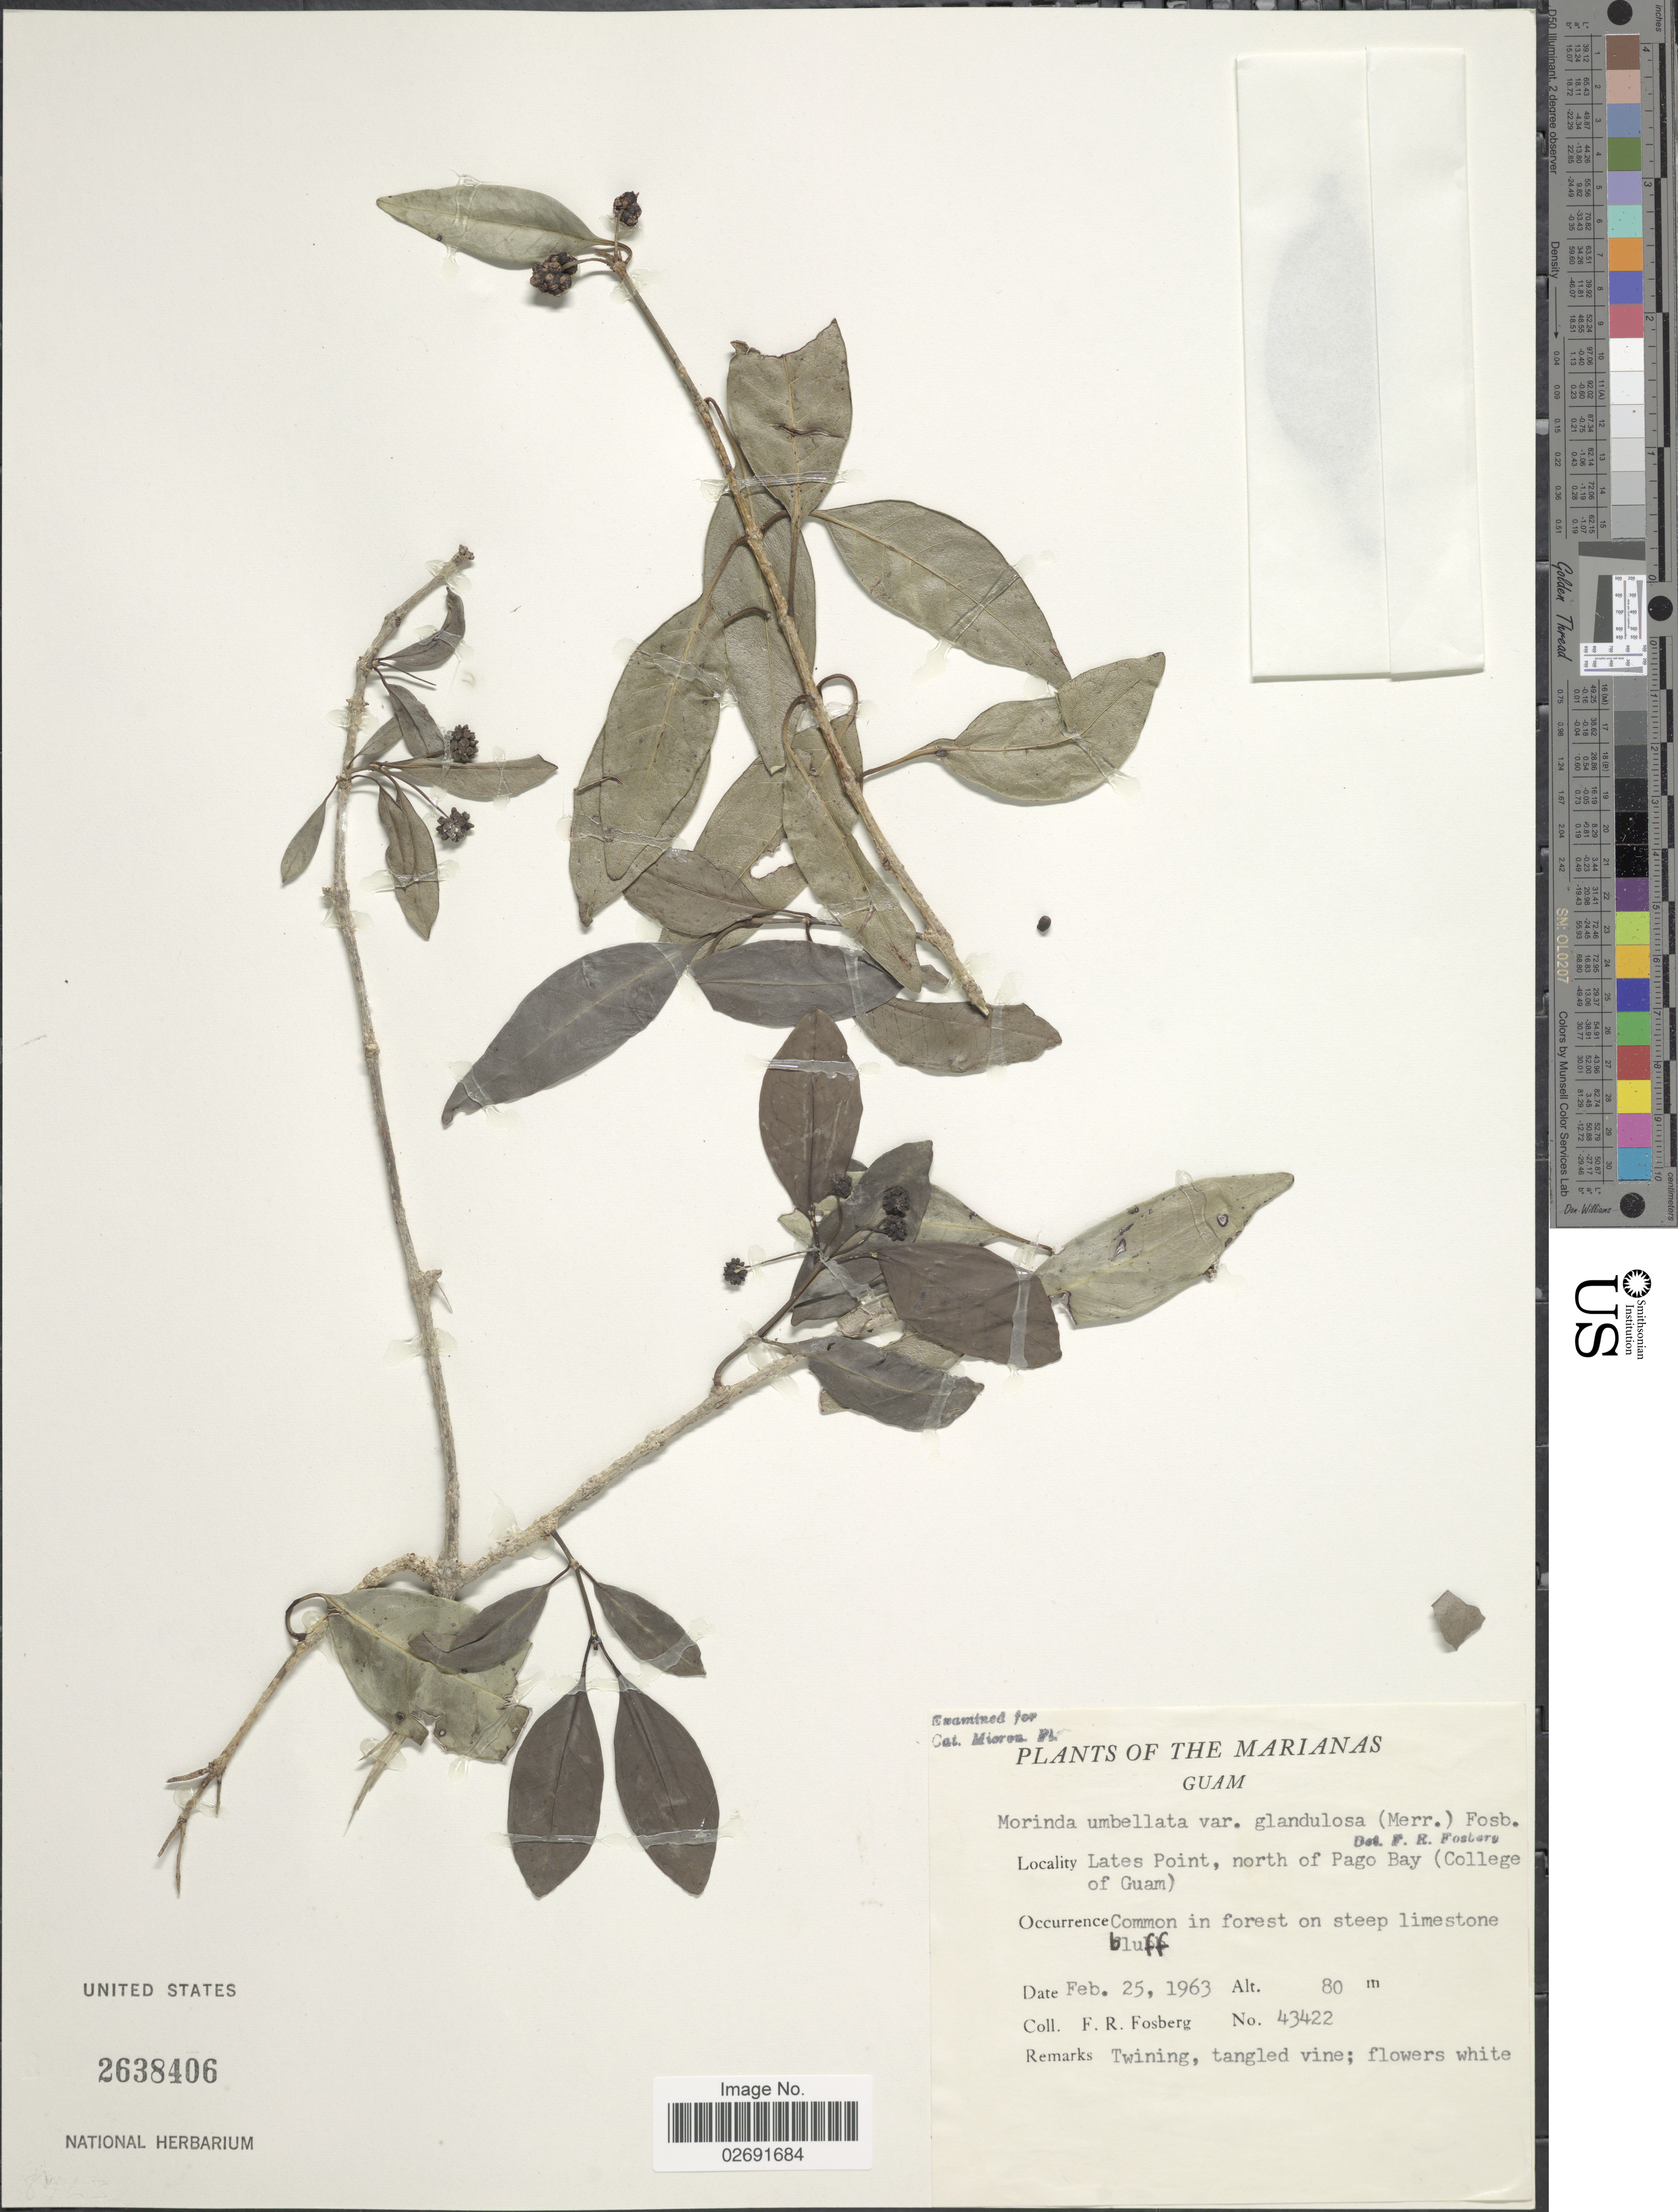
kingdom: Plantae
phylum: Tracheophyta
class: Magnoliopsida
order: Gentianales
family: Rubiaceae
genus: Gynochthodes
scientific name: Gynochthodes myrtifolia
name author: (A. Gray) Razafim. & B. Bremer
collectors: F. R. Fosberg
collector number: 43422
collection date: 1963-02-25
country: Guam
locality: Marianas. Lates Point, north of Pago Bay (College of Guam).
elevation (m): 80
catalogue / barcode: US 2638406